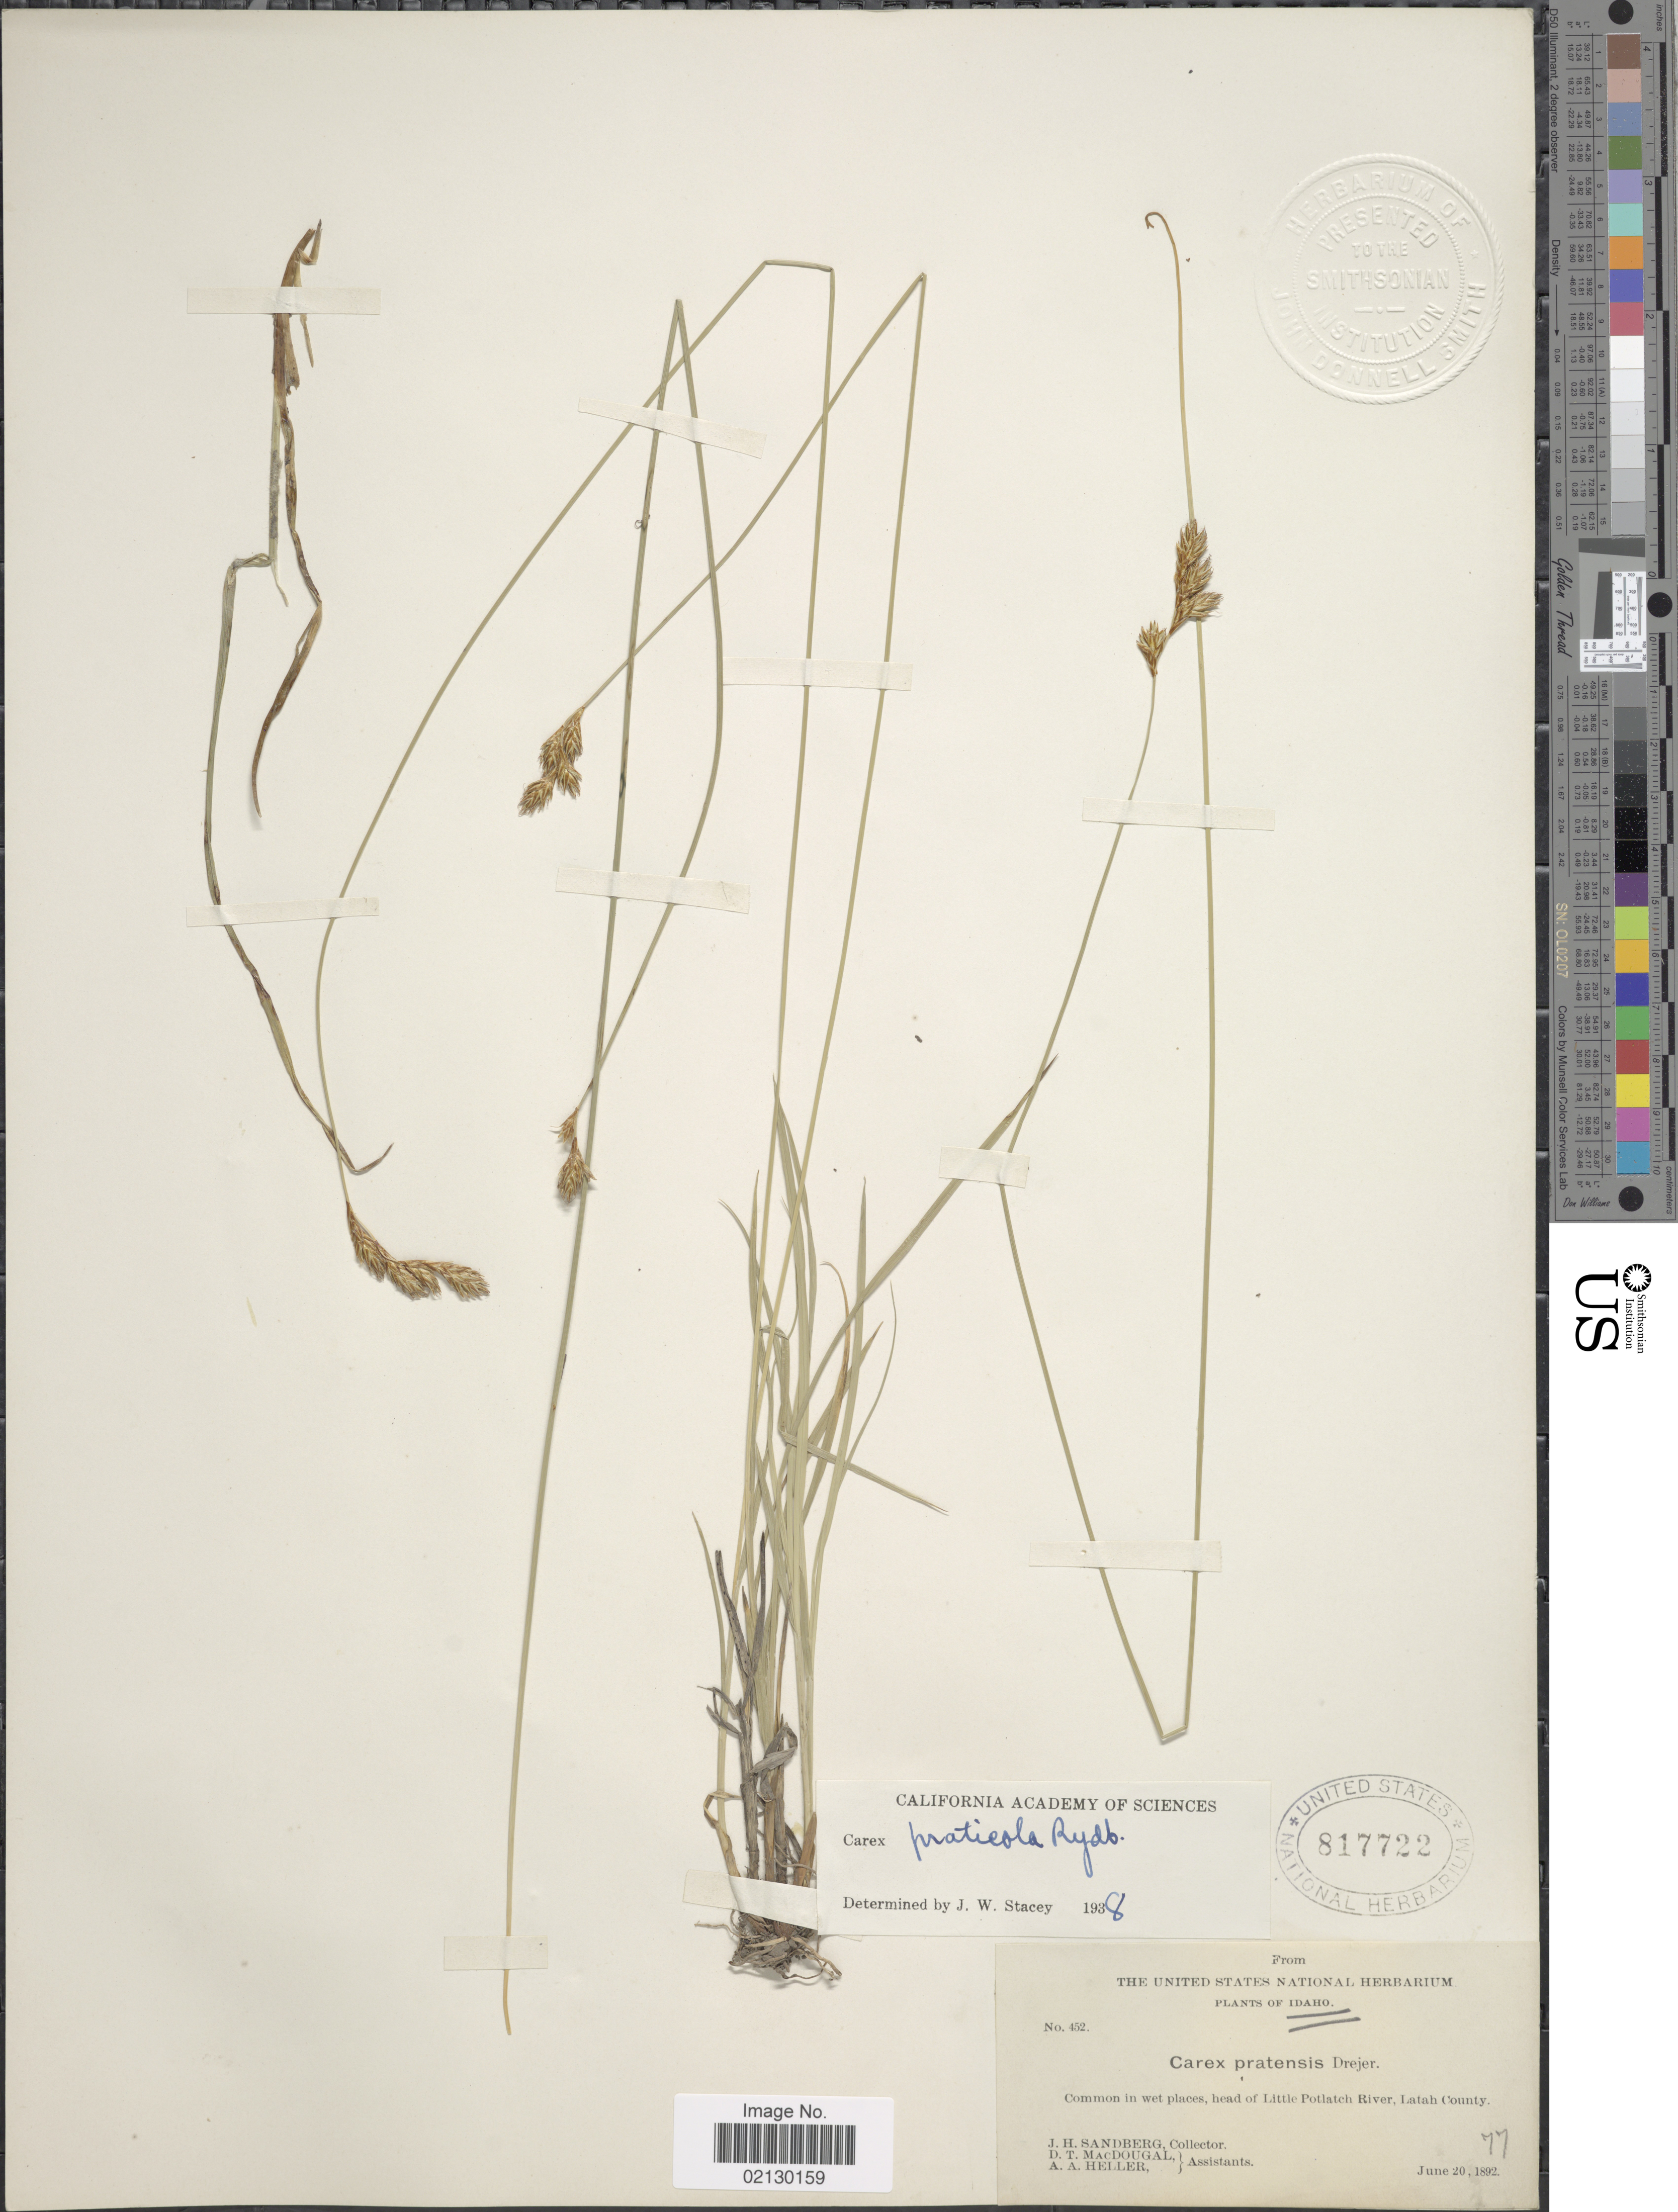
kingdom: Plantae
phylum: Tracheophyta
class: Liliopsida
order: Poales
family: Cyperaceae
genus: Carex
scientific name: Carex praticola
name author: Rydb.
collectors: J. H. Sandberg, D. T. MacDougal & A. A. Heller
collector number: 452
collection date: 1892-06-20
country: United States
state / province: Idaho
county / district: Latah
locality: Head of Little Potlach River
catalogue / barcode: US 817722